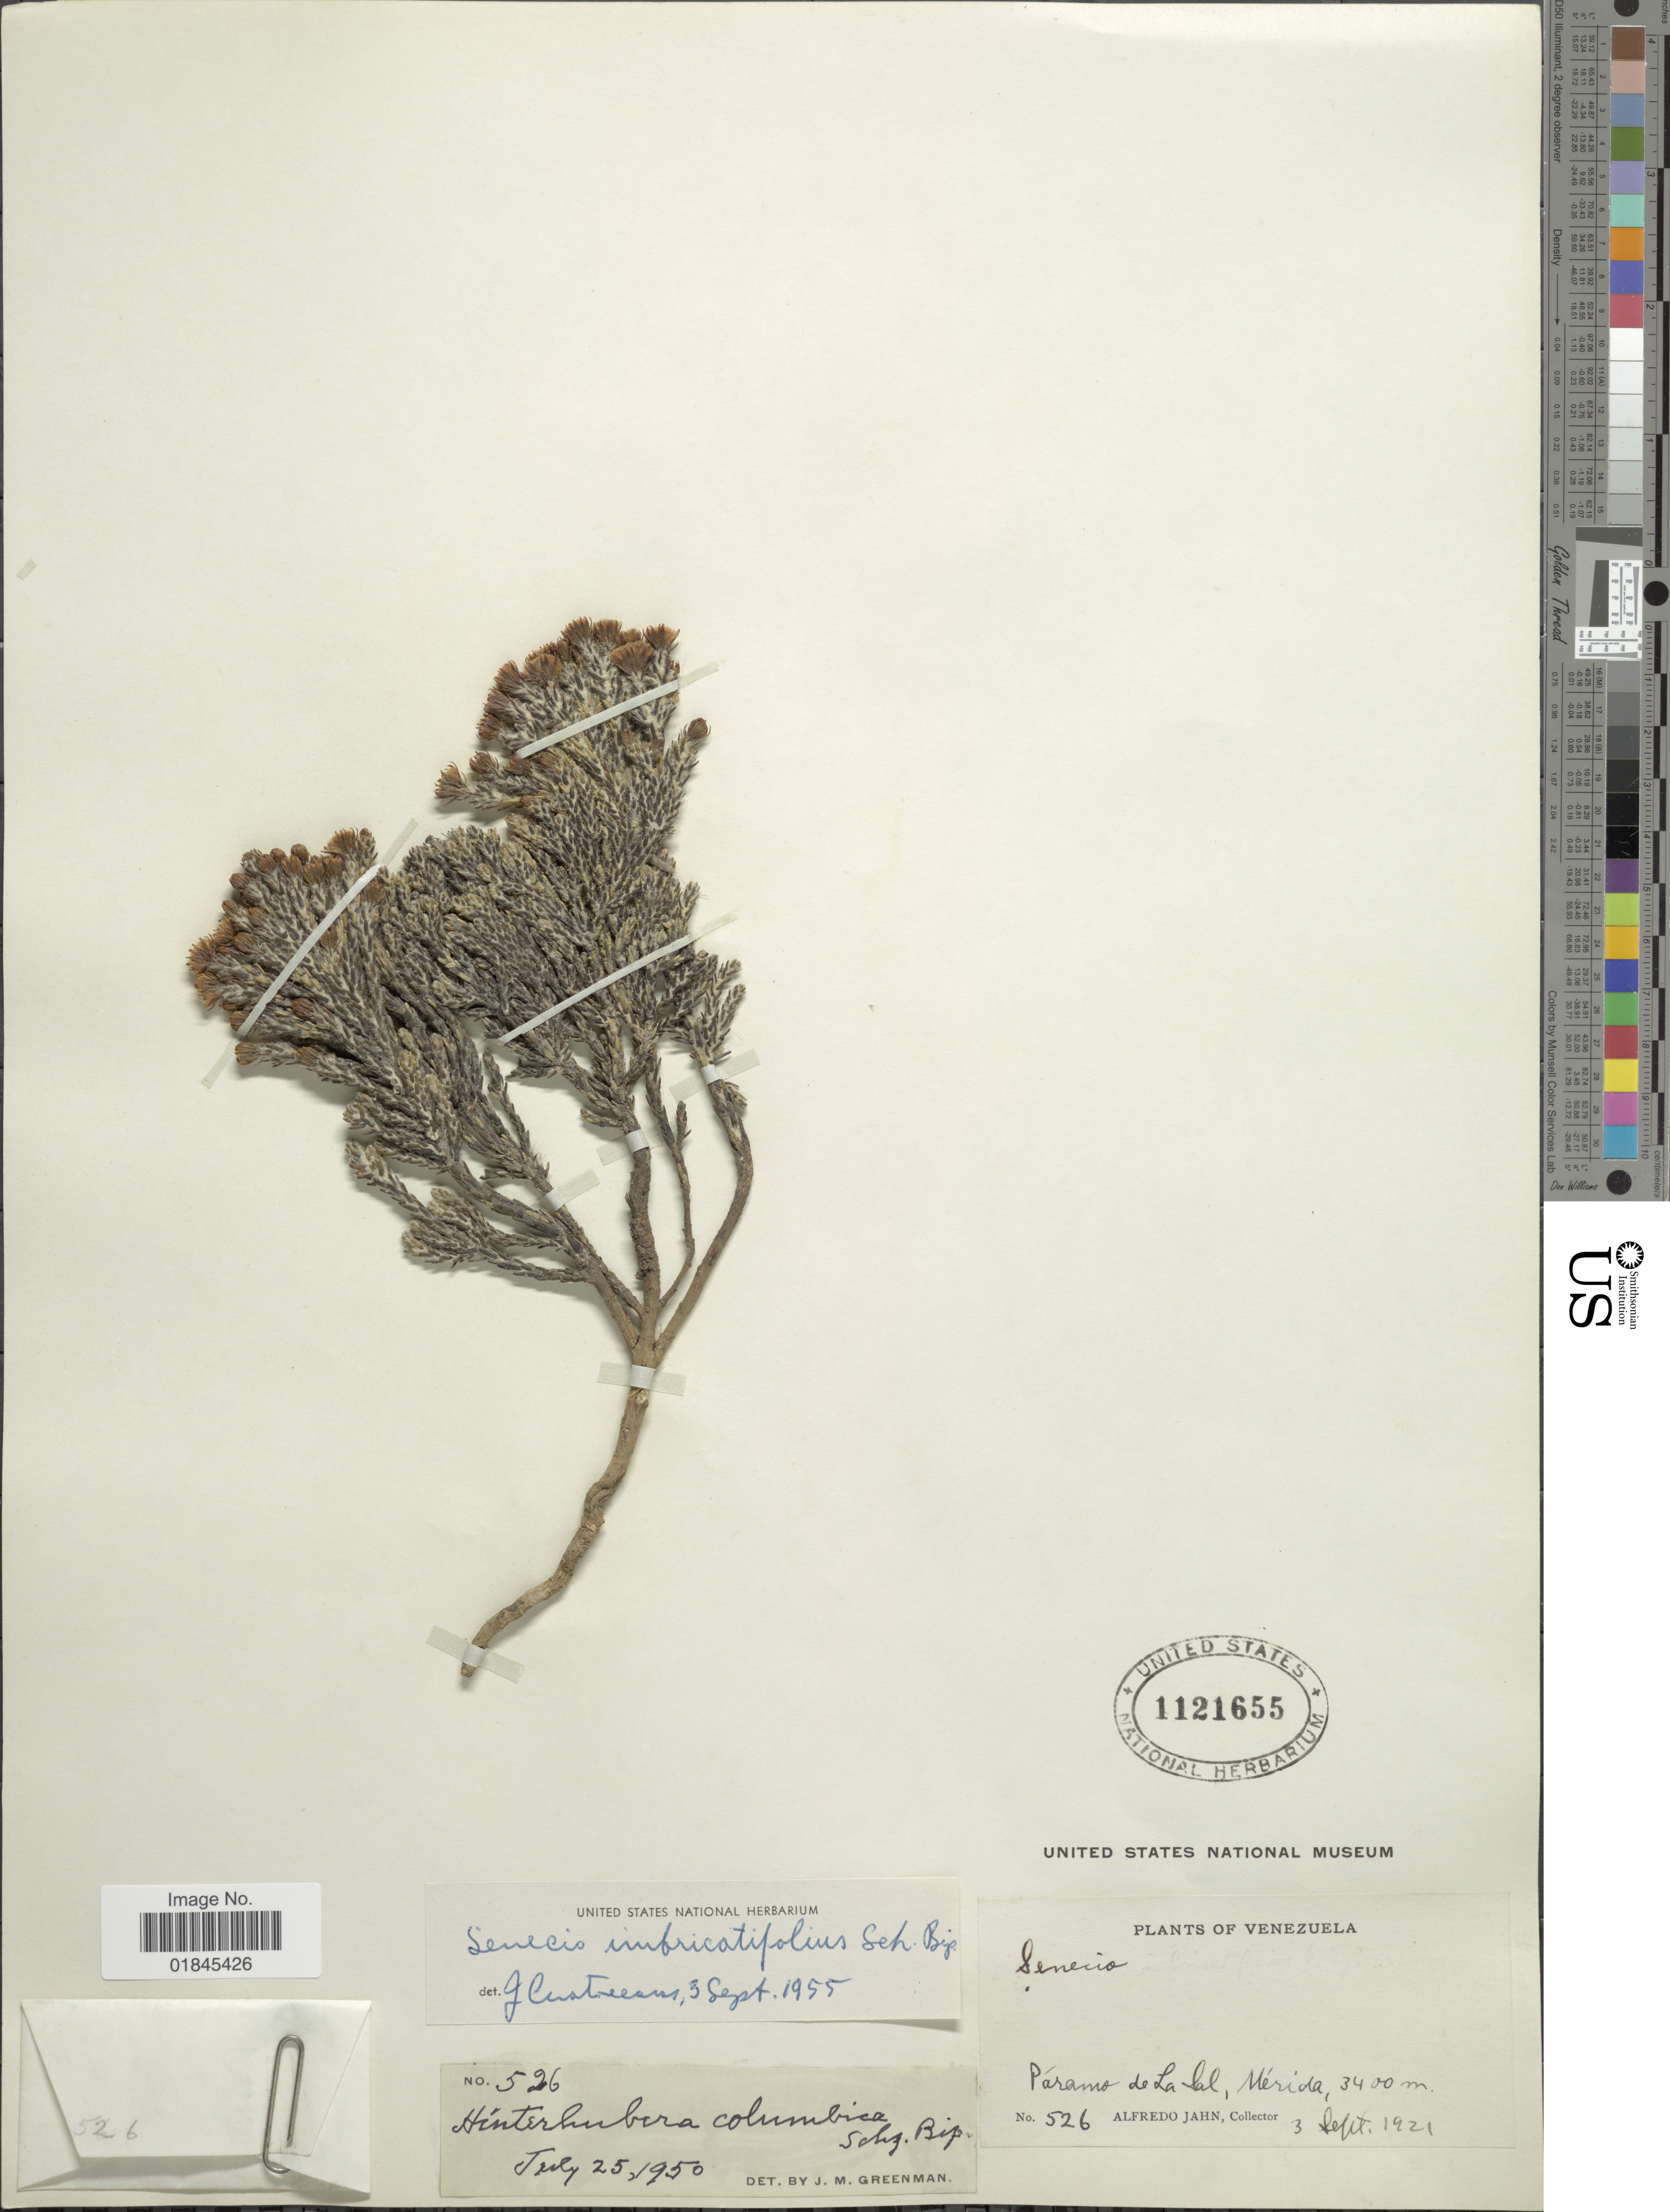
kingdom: Plantae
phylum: Tracheophyta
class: Magnoliopsida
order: Asterales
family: Asteraceae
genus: Pentacalia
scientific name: Pentacalia imbricatifolia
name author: (Sch. Bip. ex Wedd.) Cuatrec.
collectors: A. Jahn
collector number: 526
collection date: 1921-09-03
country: Venezuela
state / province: Mérida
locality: Páramo de La Sal, Mérida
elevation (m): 3400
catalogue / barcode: US 1121655